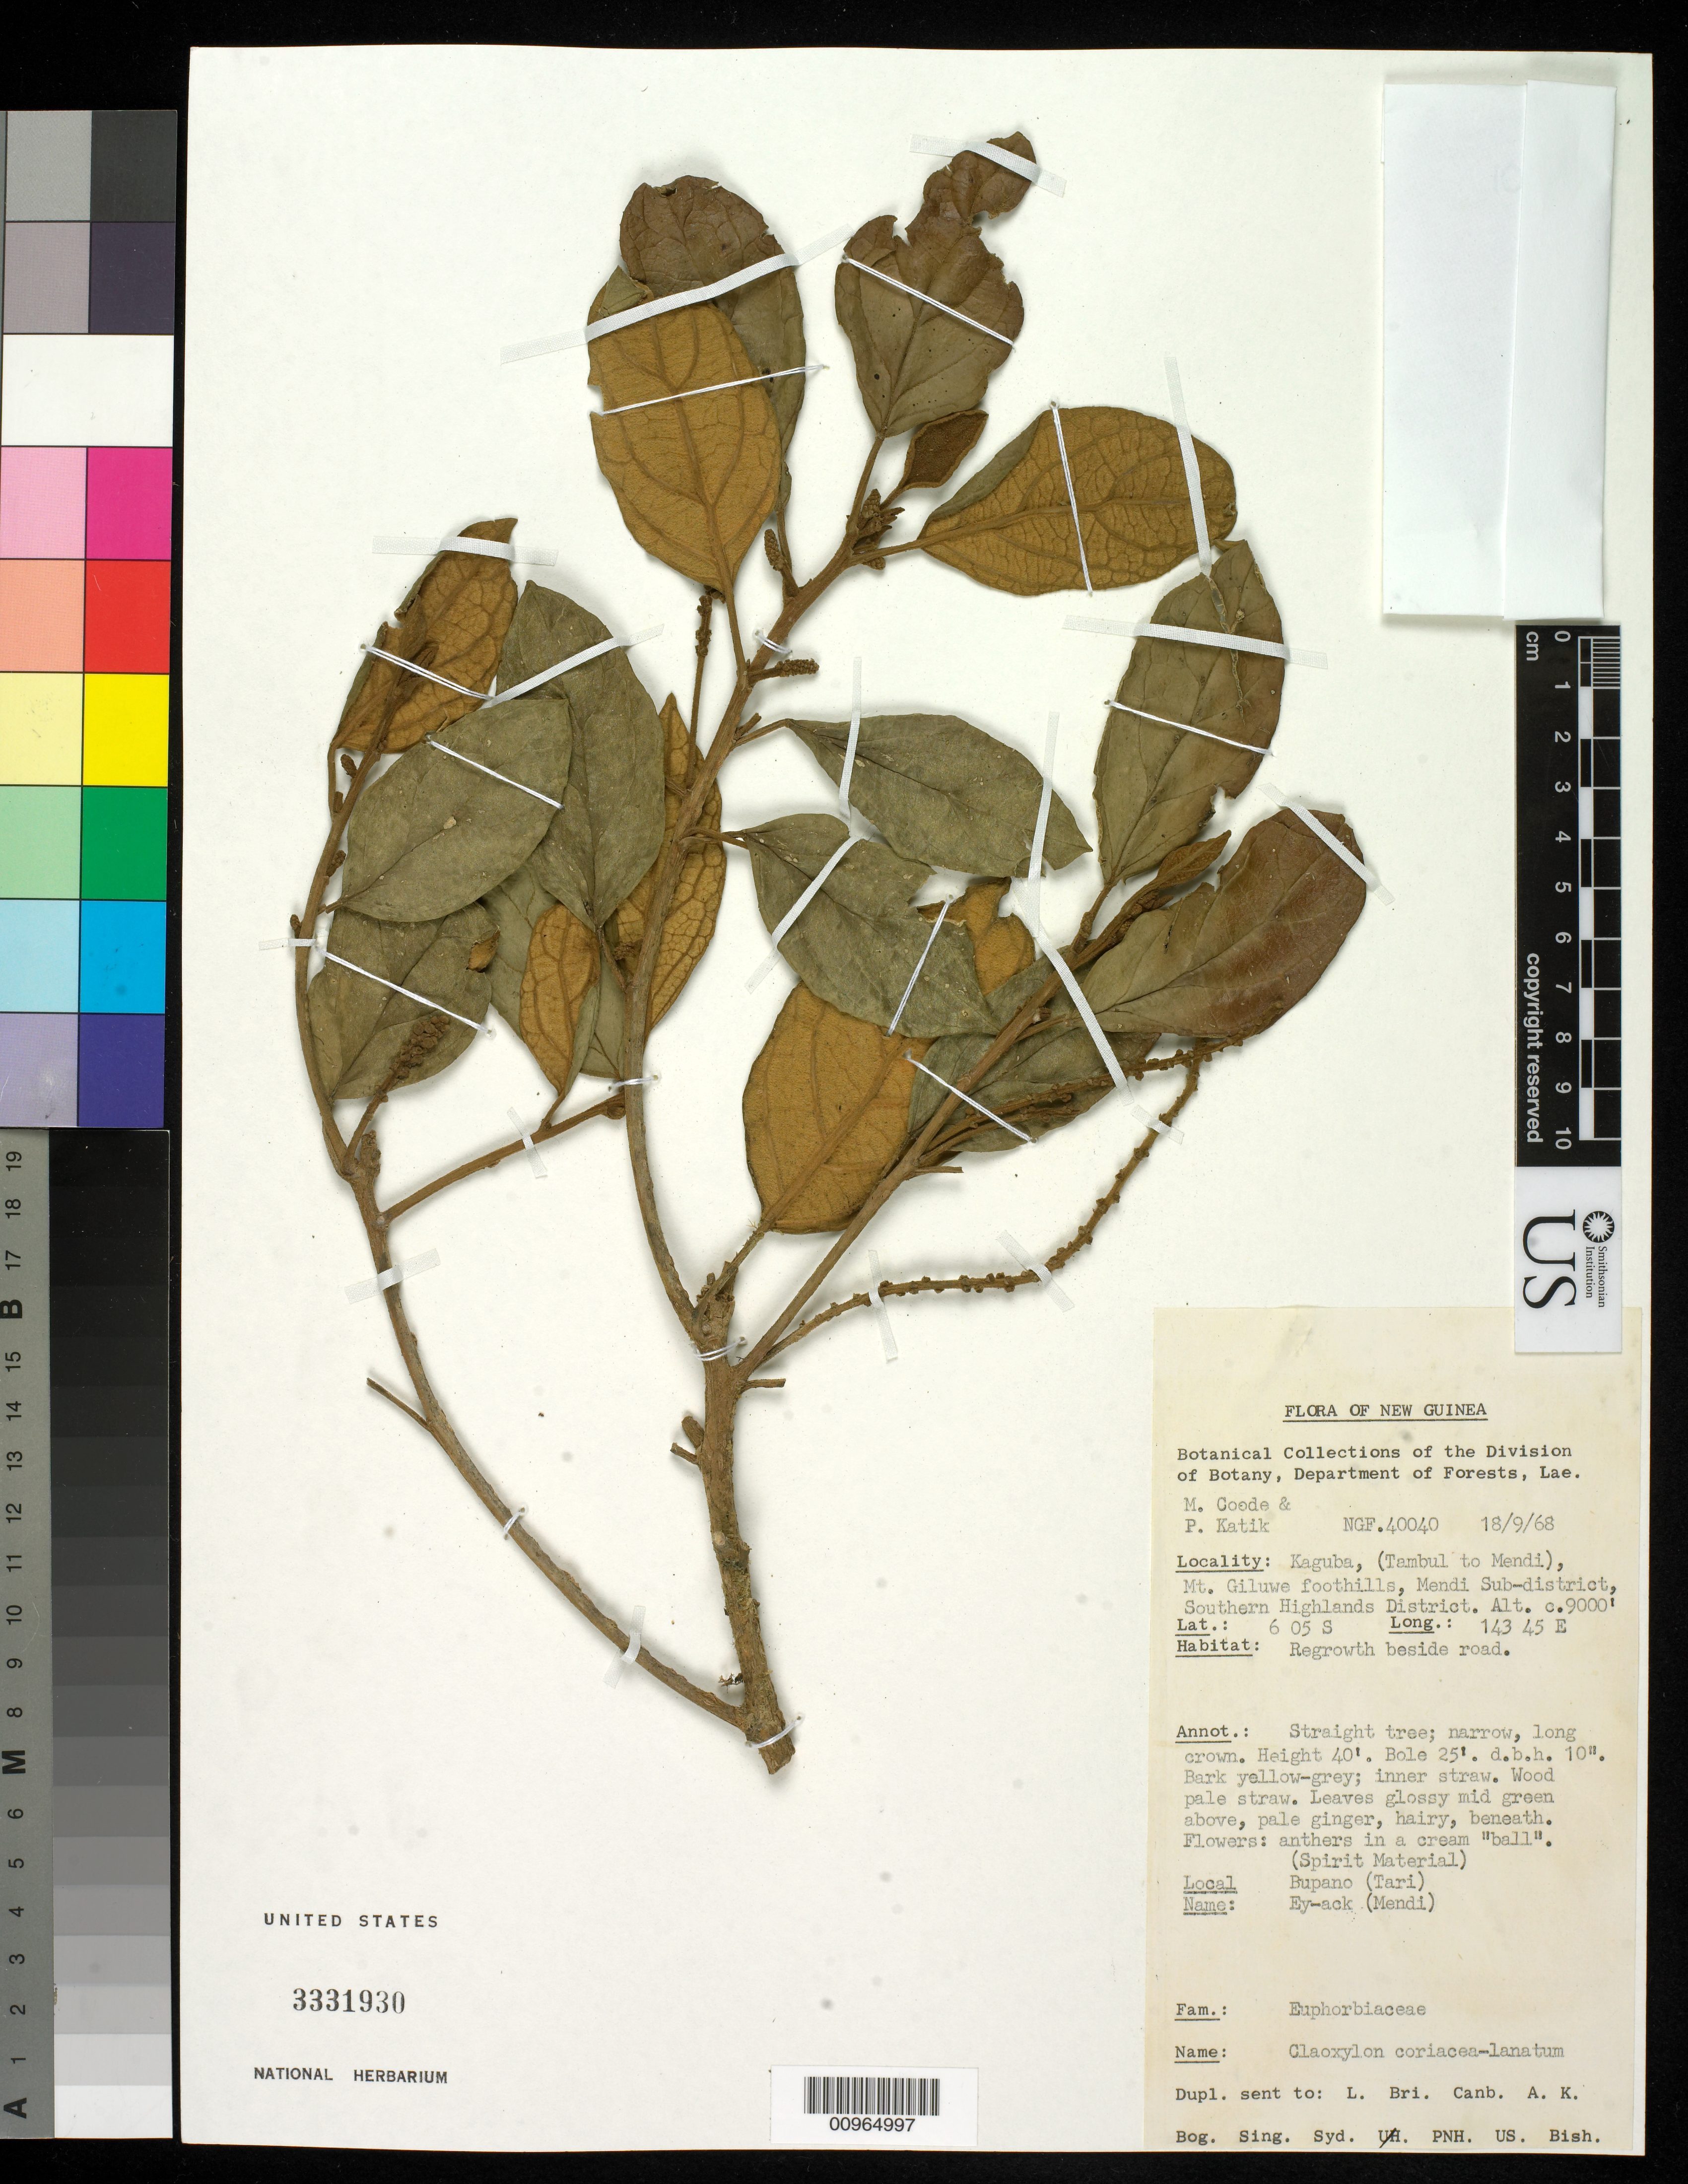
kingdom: Plantae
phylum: Tracheophyta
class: Magnoliopsida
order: Malpighiales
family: Euphorbiaceae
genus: Claoxylon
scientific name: Claoxylon coriacea-lanatum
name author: Aitch.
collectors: M. J. E. Coode & P. Katik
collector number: NGF 40040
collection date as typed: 18 Sep 1968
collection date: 1968-09-18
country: Papua New Guinea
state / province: Southern Highlands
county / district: Mendi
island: New Guinea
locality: Kaguba, Mt. Giluwe foothills, Mendi sub-district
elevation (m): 2743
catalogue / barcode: US 3331930